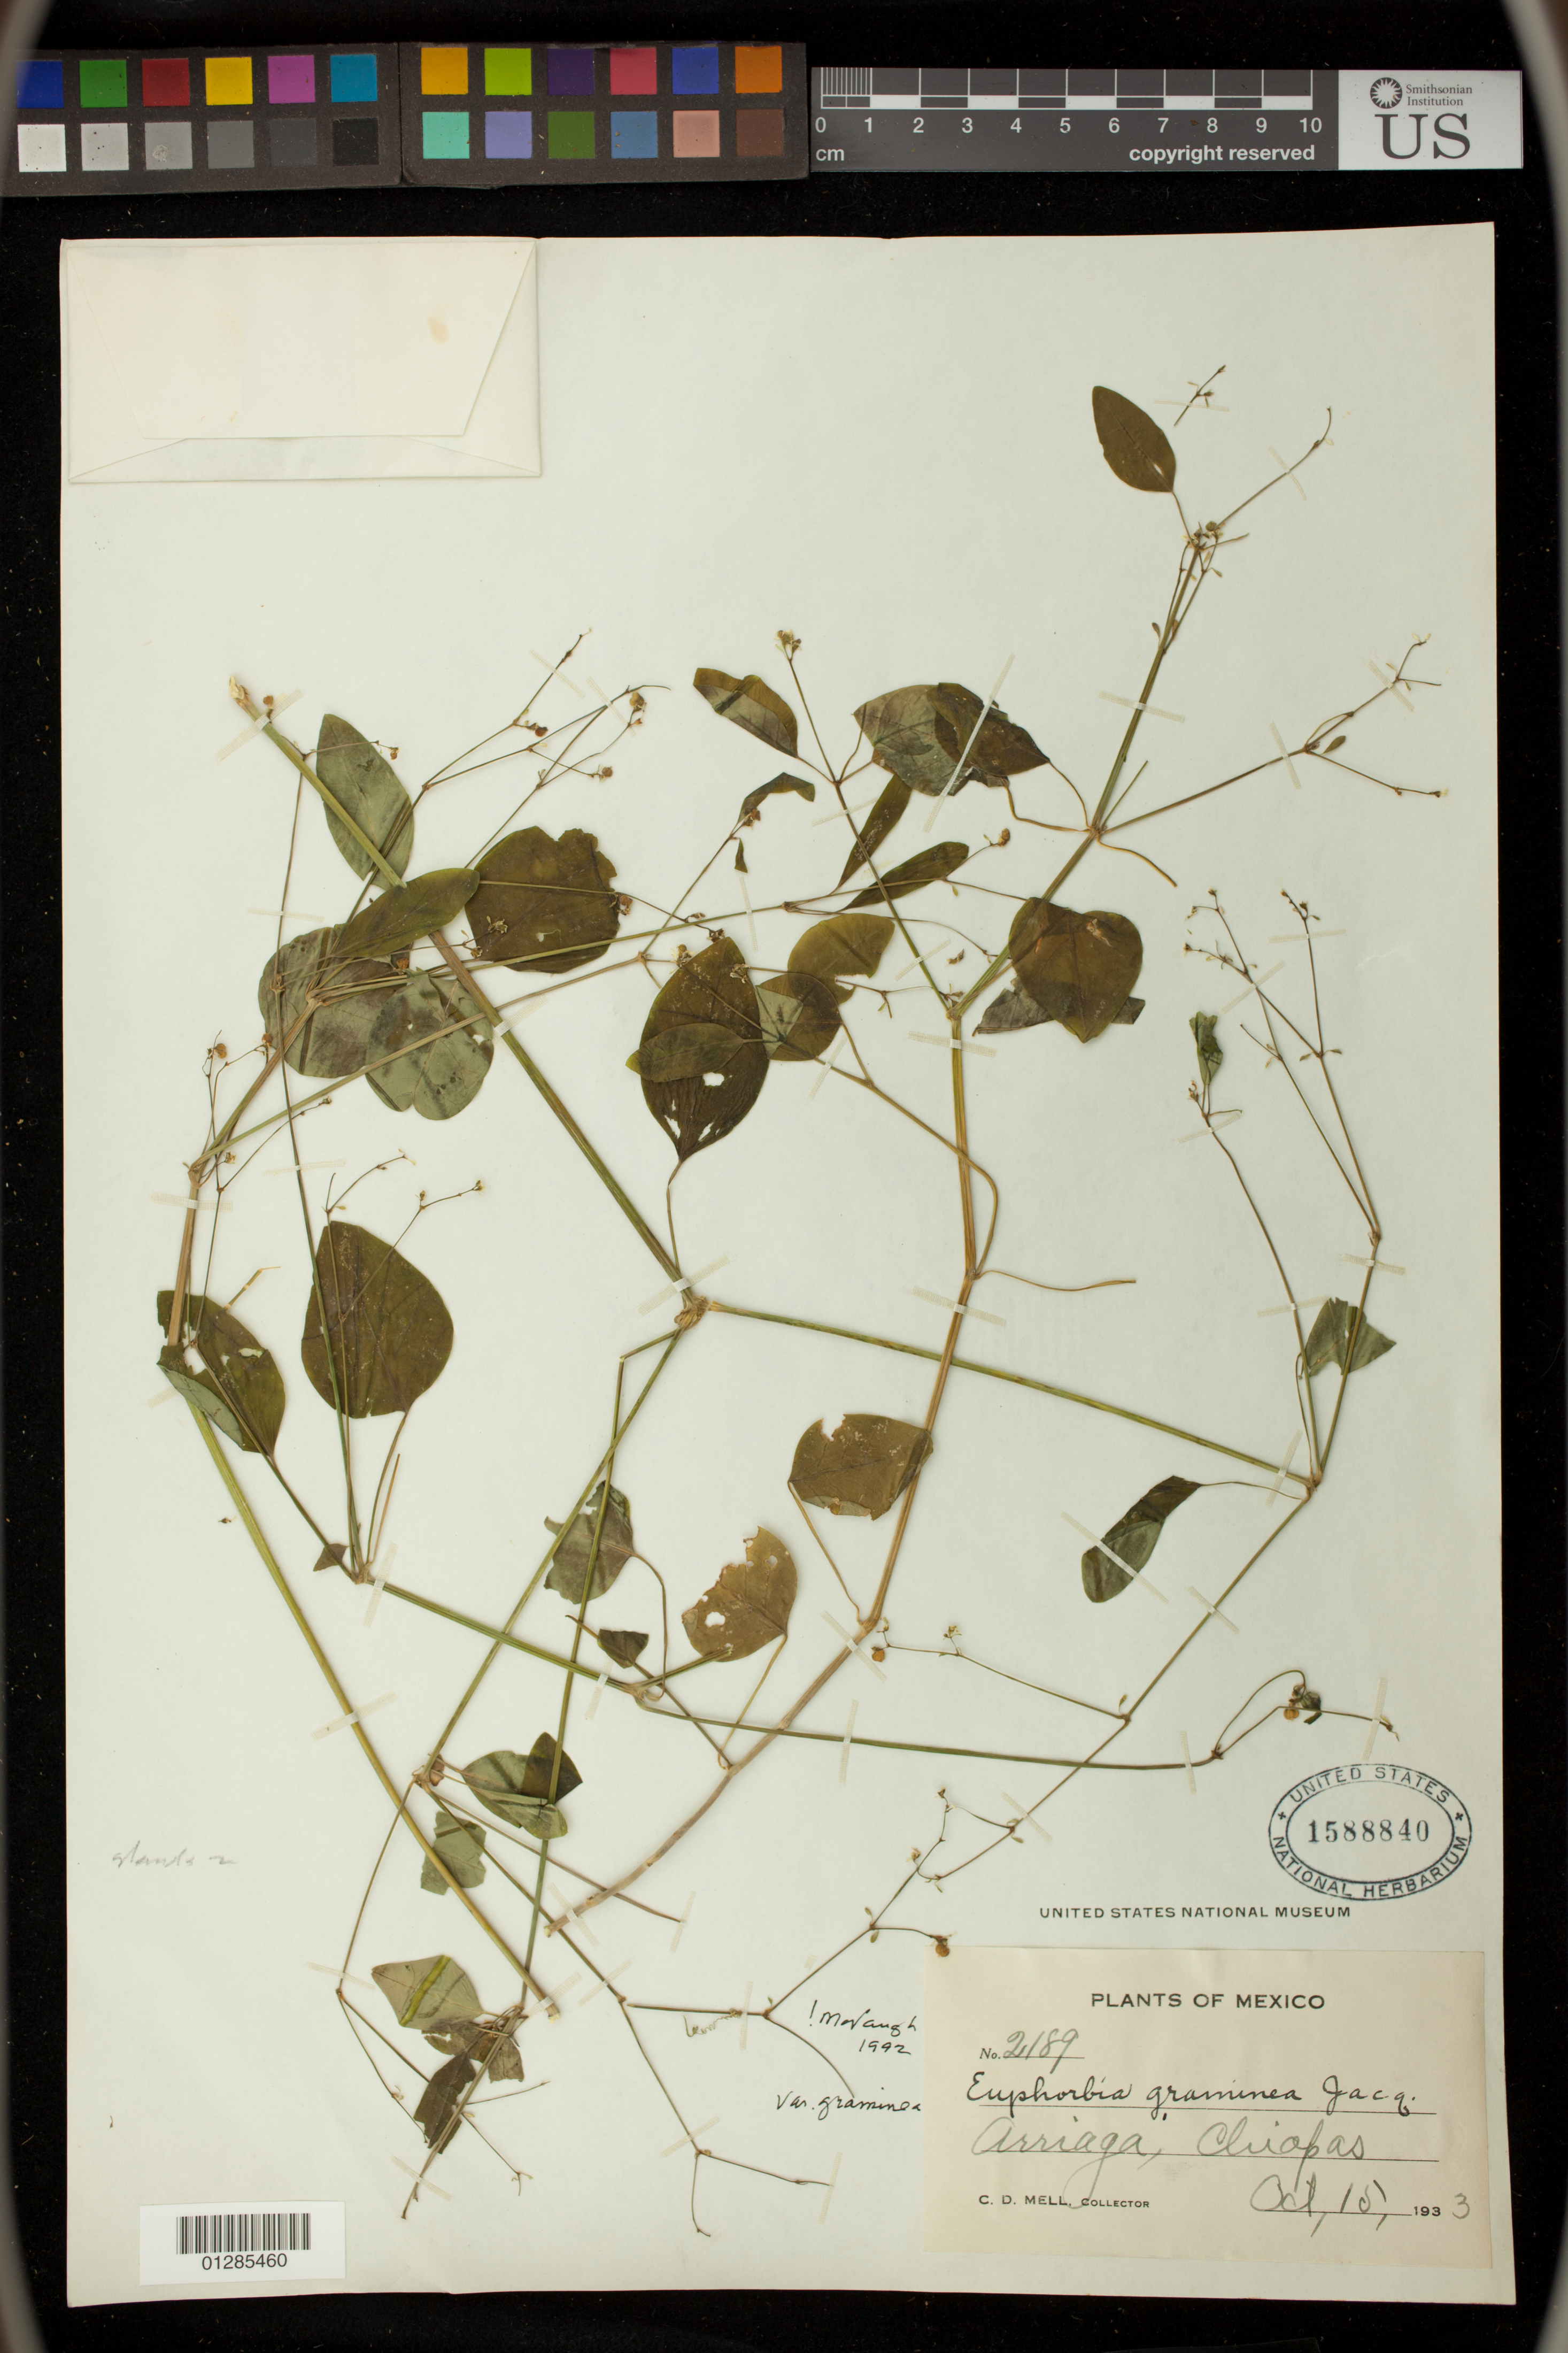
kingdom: Plantae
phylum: Tracheophyta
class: Magnoliopsida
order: Malpighiales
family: Euphorbiaceae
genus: Euphorbia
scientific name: Euphorbia graminea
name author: Jacq.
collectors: C. D. Mell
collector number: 2189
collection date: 1933-10-15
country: Mexico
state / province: Chiapas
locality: Arriaga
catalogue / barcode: US 1588840